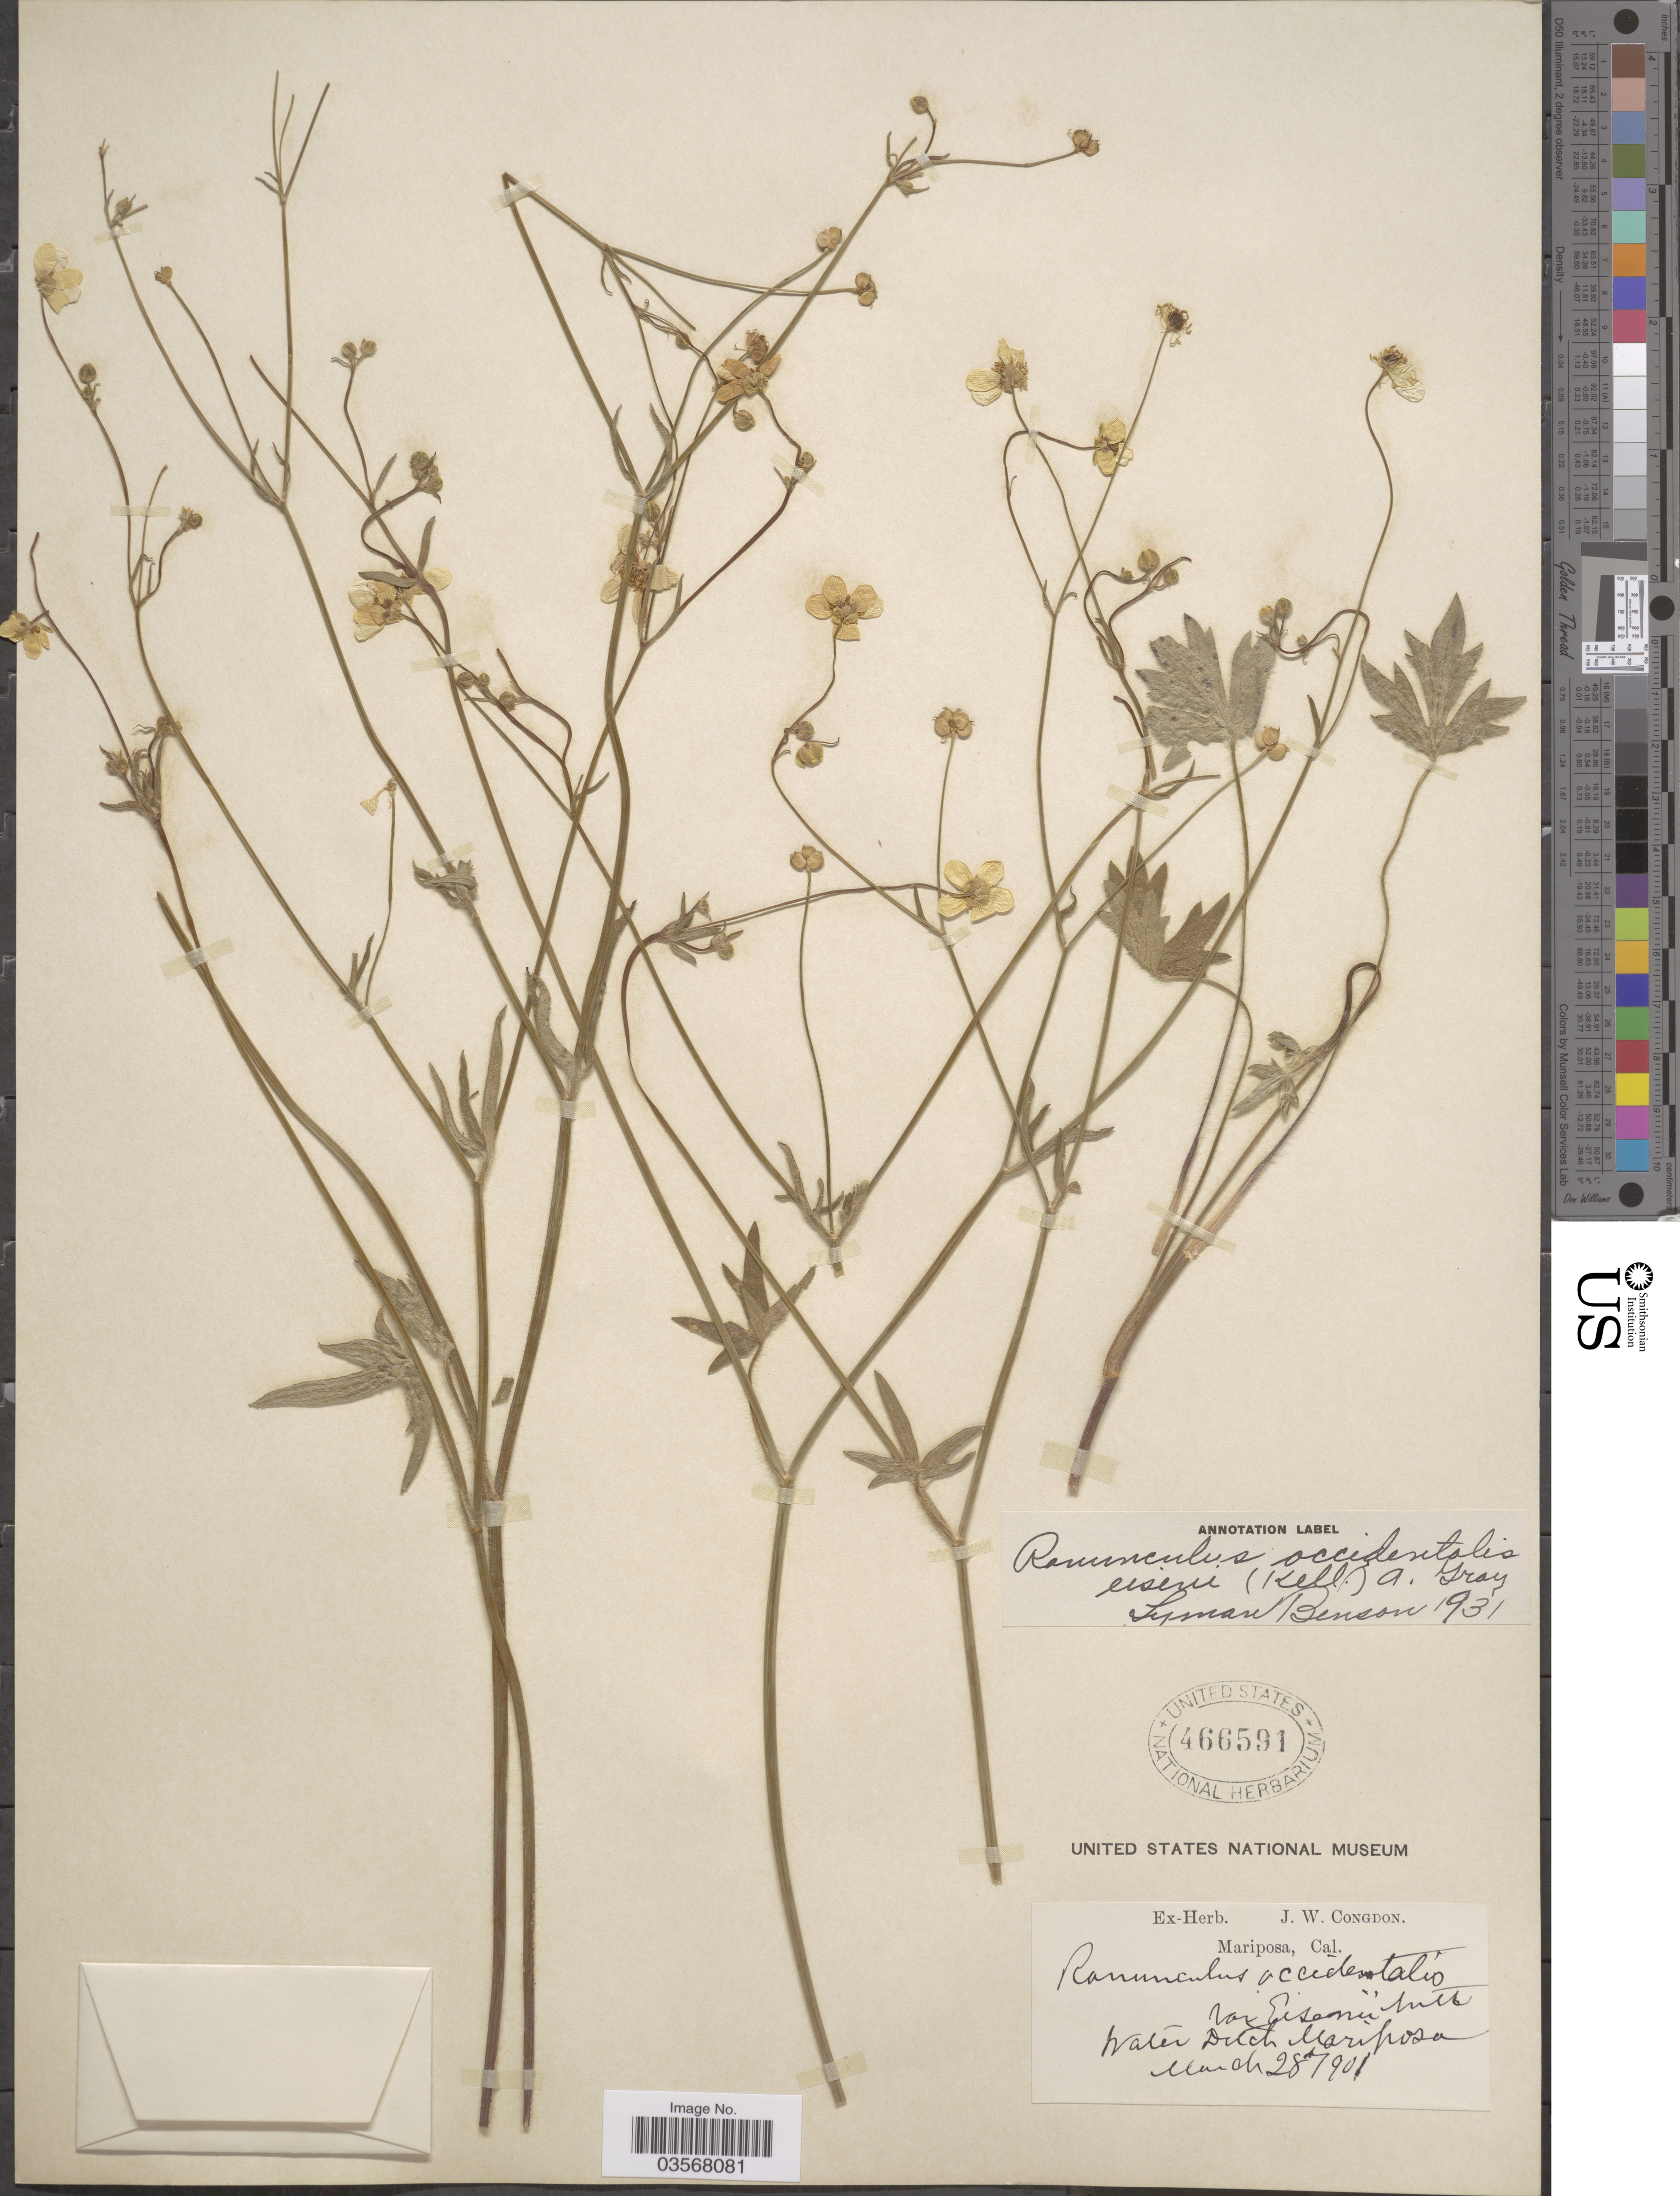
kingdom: Plantae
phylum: Tracheophyta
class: Magnoliopsida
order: Ranunculales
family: Ranunculaceae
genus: Ranunculus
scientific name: Ranunculus occidentalis var. eisenii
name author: Nutt.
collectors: ex herb. J. W. Congdon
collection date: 1901-03-28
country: United States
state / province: California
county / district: Mariposa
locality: Water Ditch Mariposa.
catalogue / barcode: US 466591